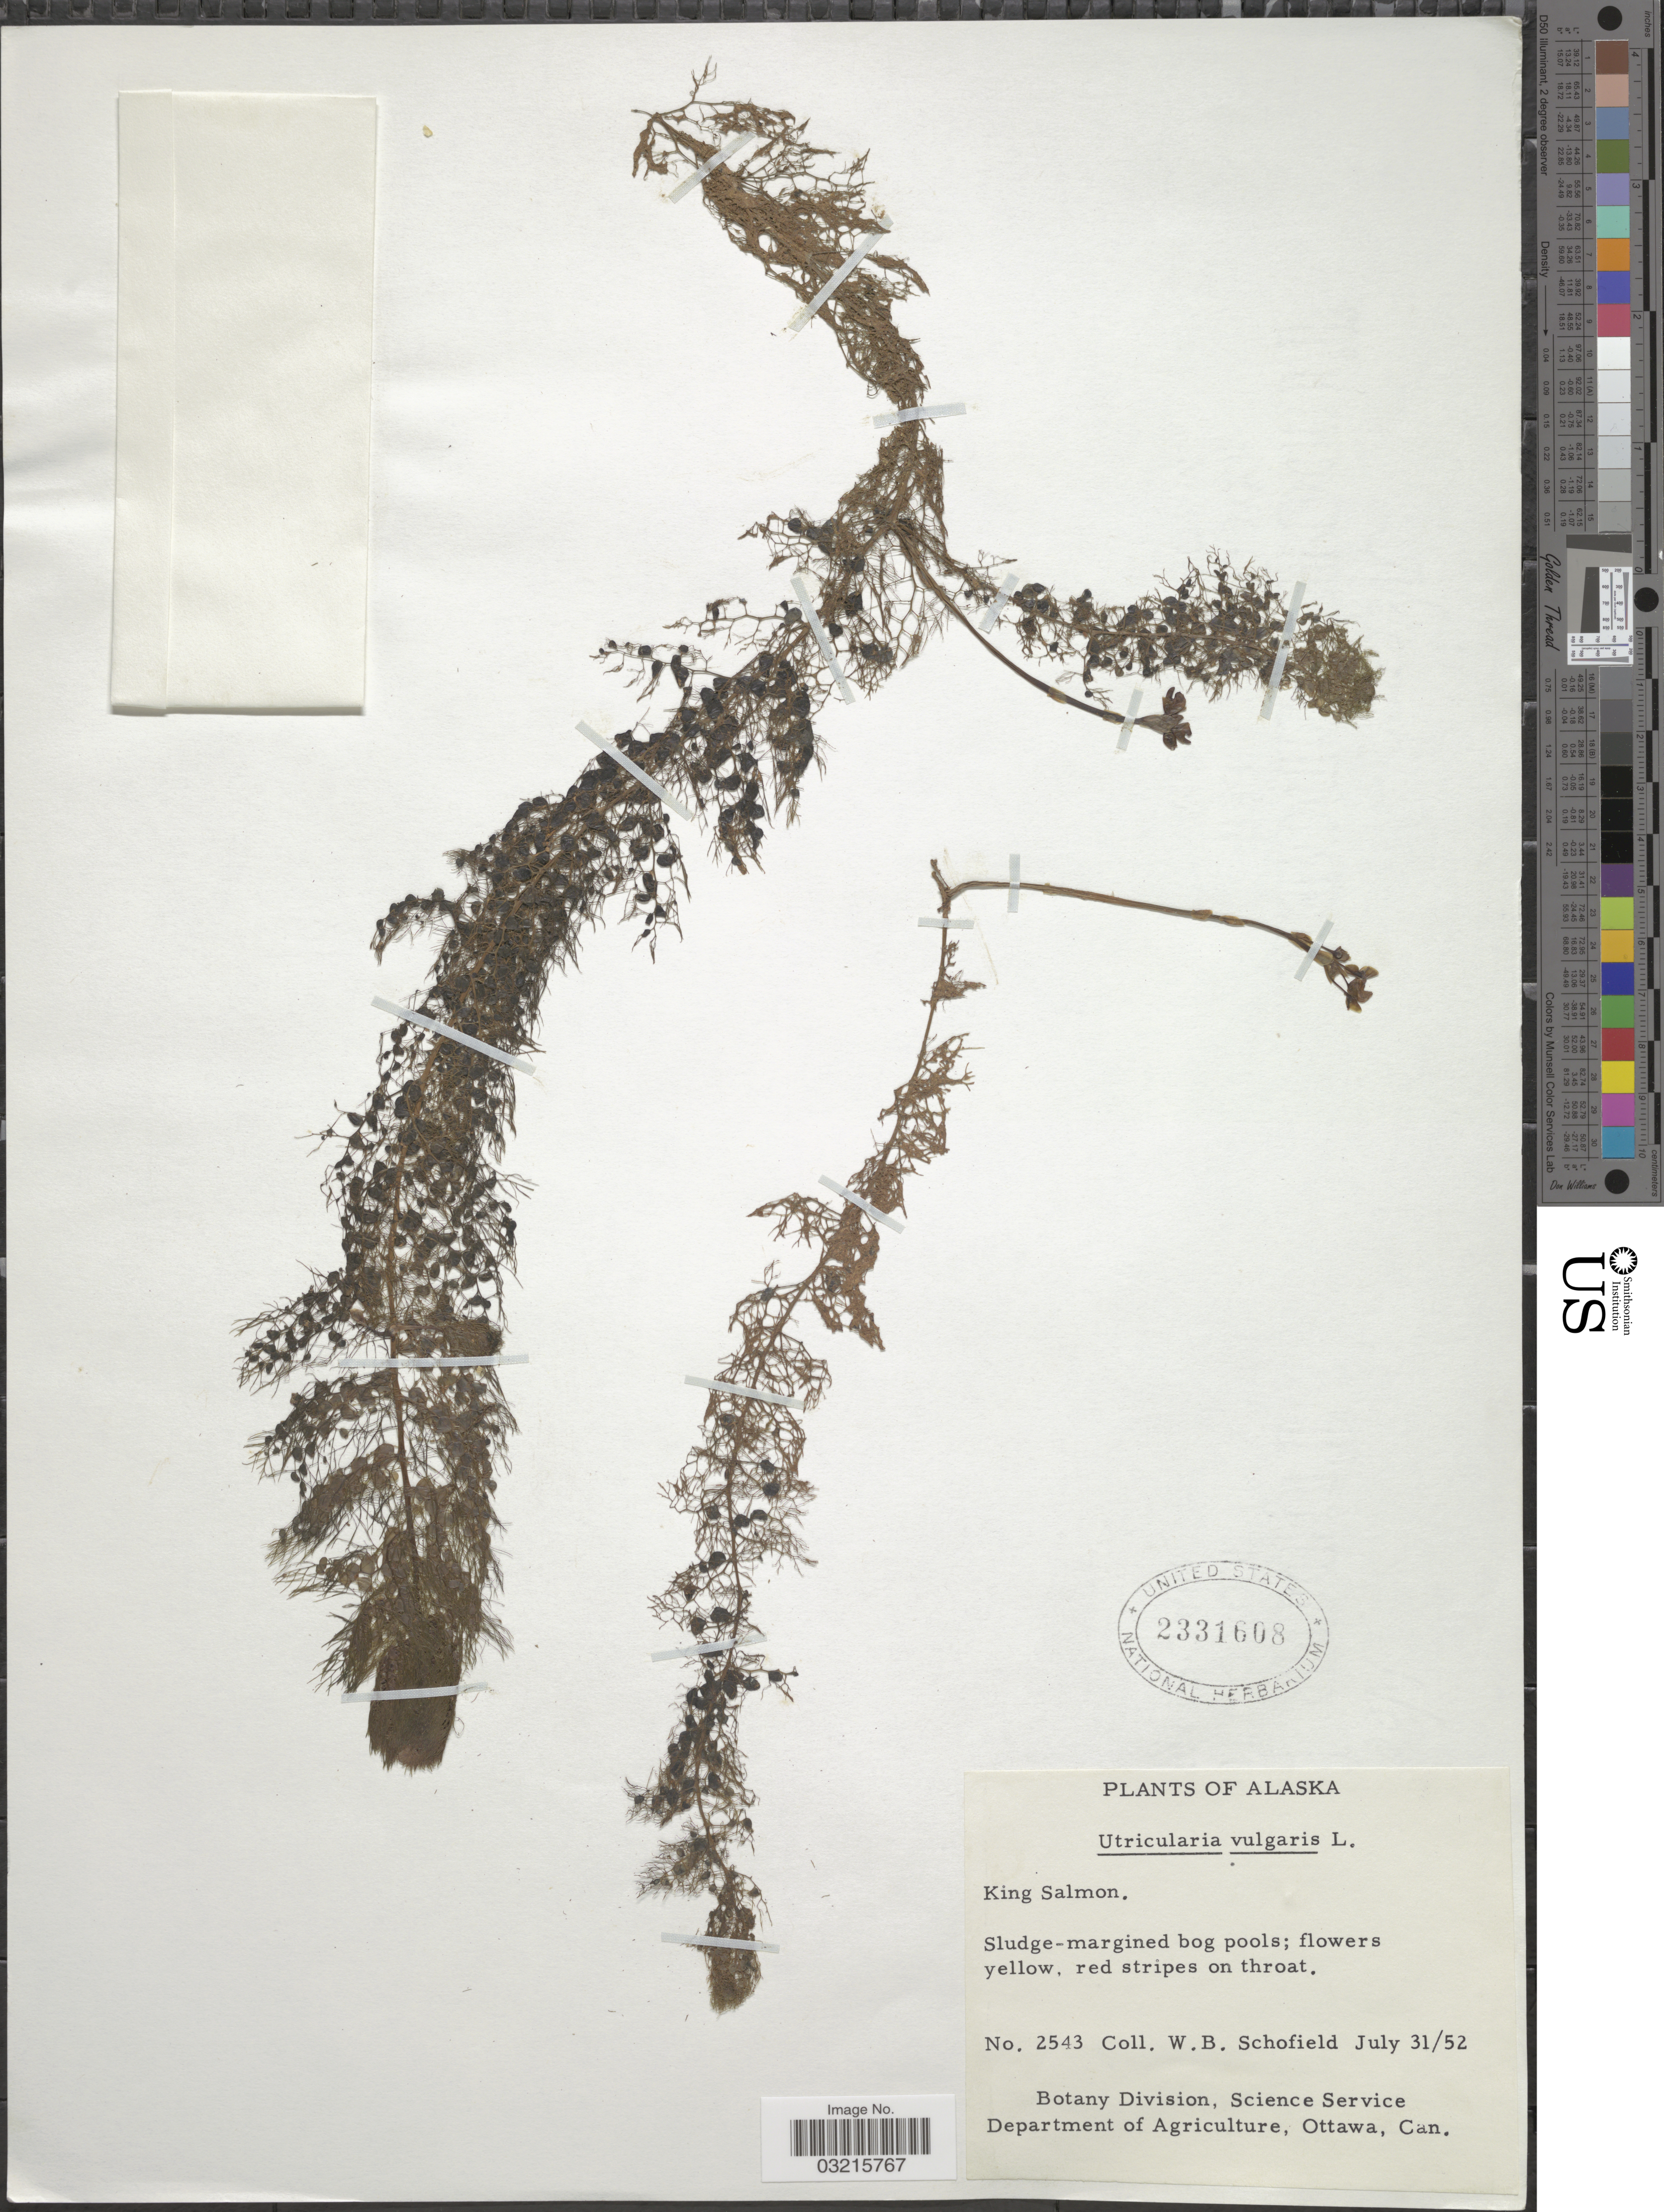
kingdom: Plantae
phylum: Tracheophyta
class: Magnoliopsida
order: Lamiales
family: Lentibulariaceae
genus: Utricularia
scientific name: Utricularia vulgaris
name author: L.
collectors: W. Schofield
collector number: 2543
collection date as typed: Transcribed d/m/y: 31/7/52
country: United States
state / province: Alaska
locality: King Salmon.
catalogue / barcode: US 2331608